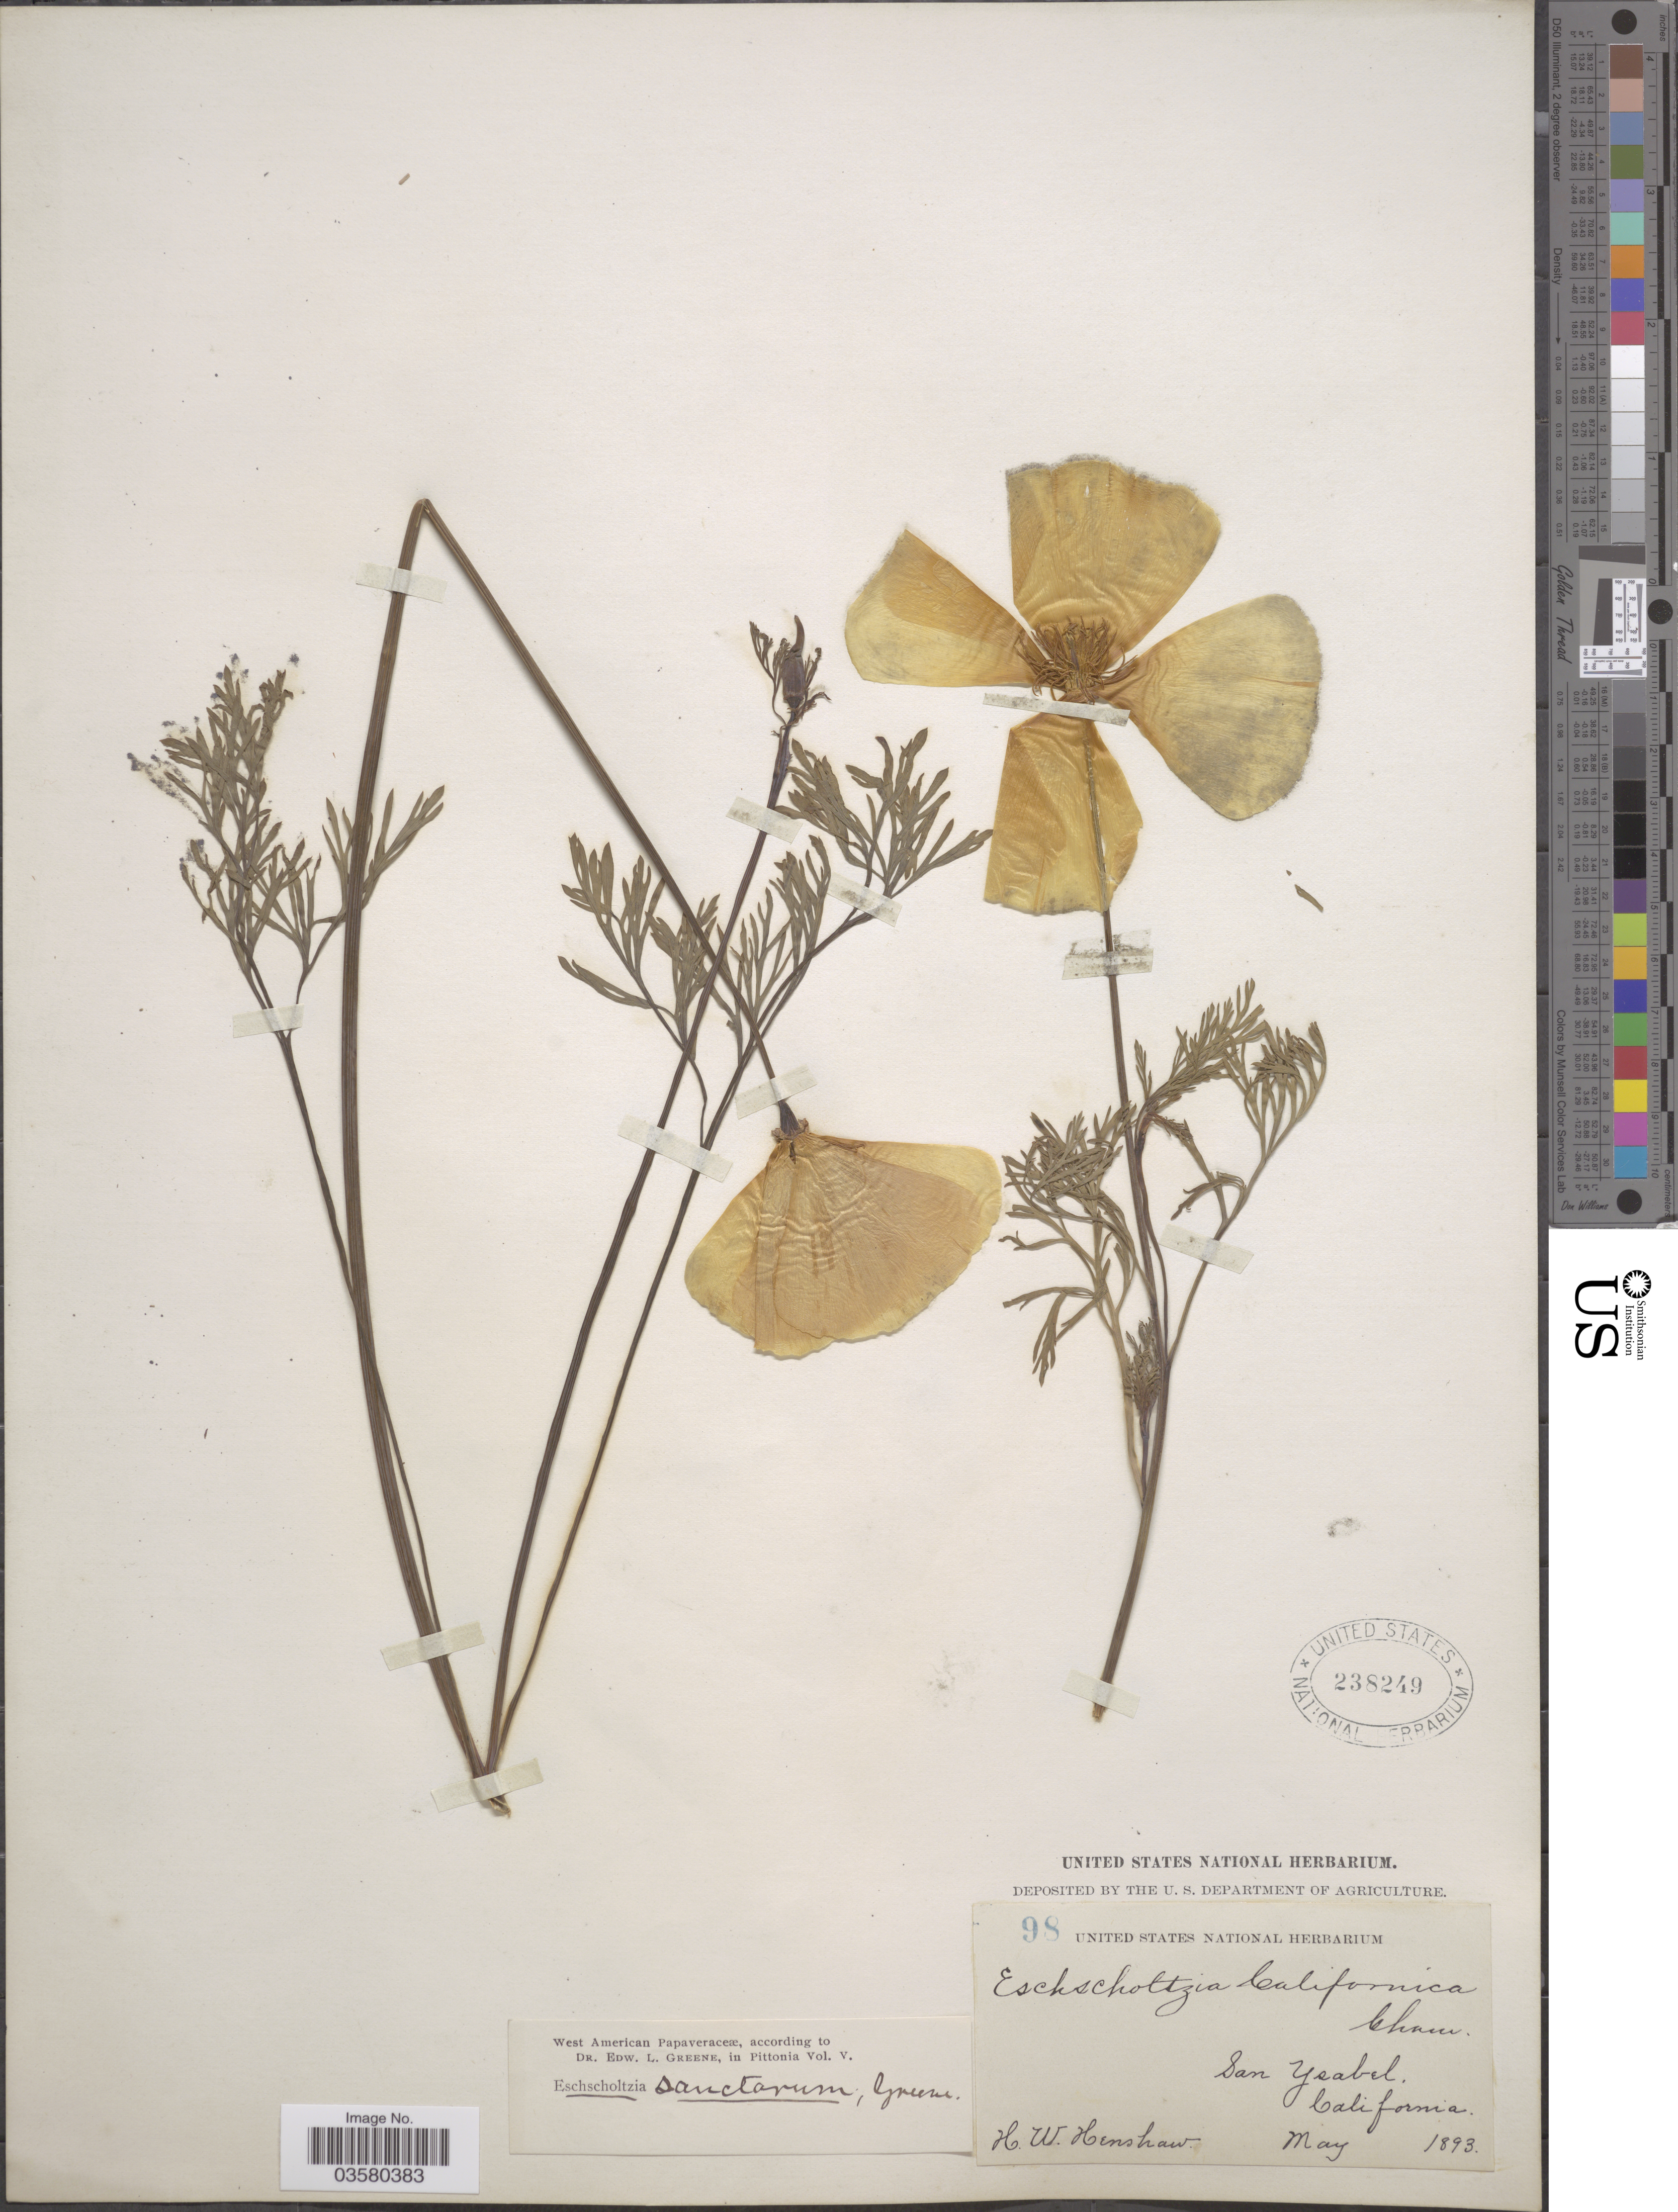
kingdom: Plantae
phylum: Tracheophyta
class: Magnoliopsida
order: Ranunculales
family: Papaveraceae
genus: Eschscholzia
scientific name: Eschscholzia californica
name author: Cham.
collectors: H. Henshaw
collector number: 98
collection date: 1893-05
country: United States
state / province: California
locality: San Ysabel.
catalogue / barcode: US 238249